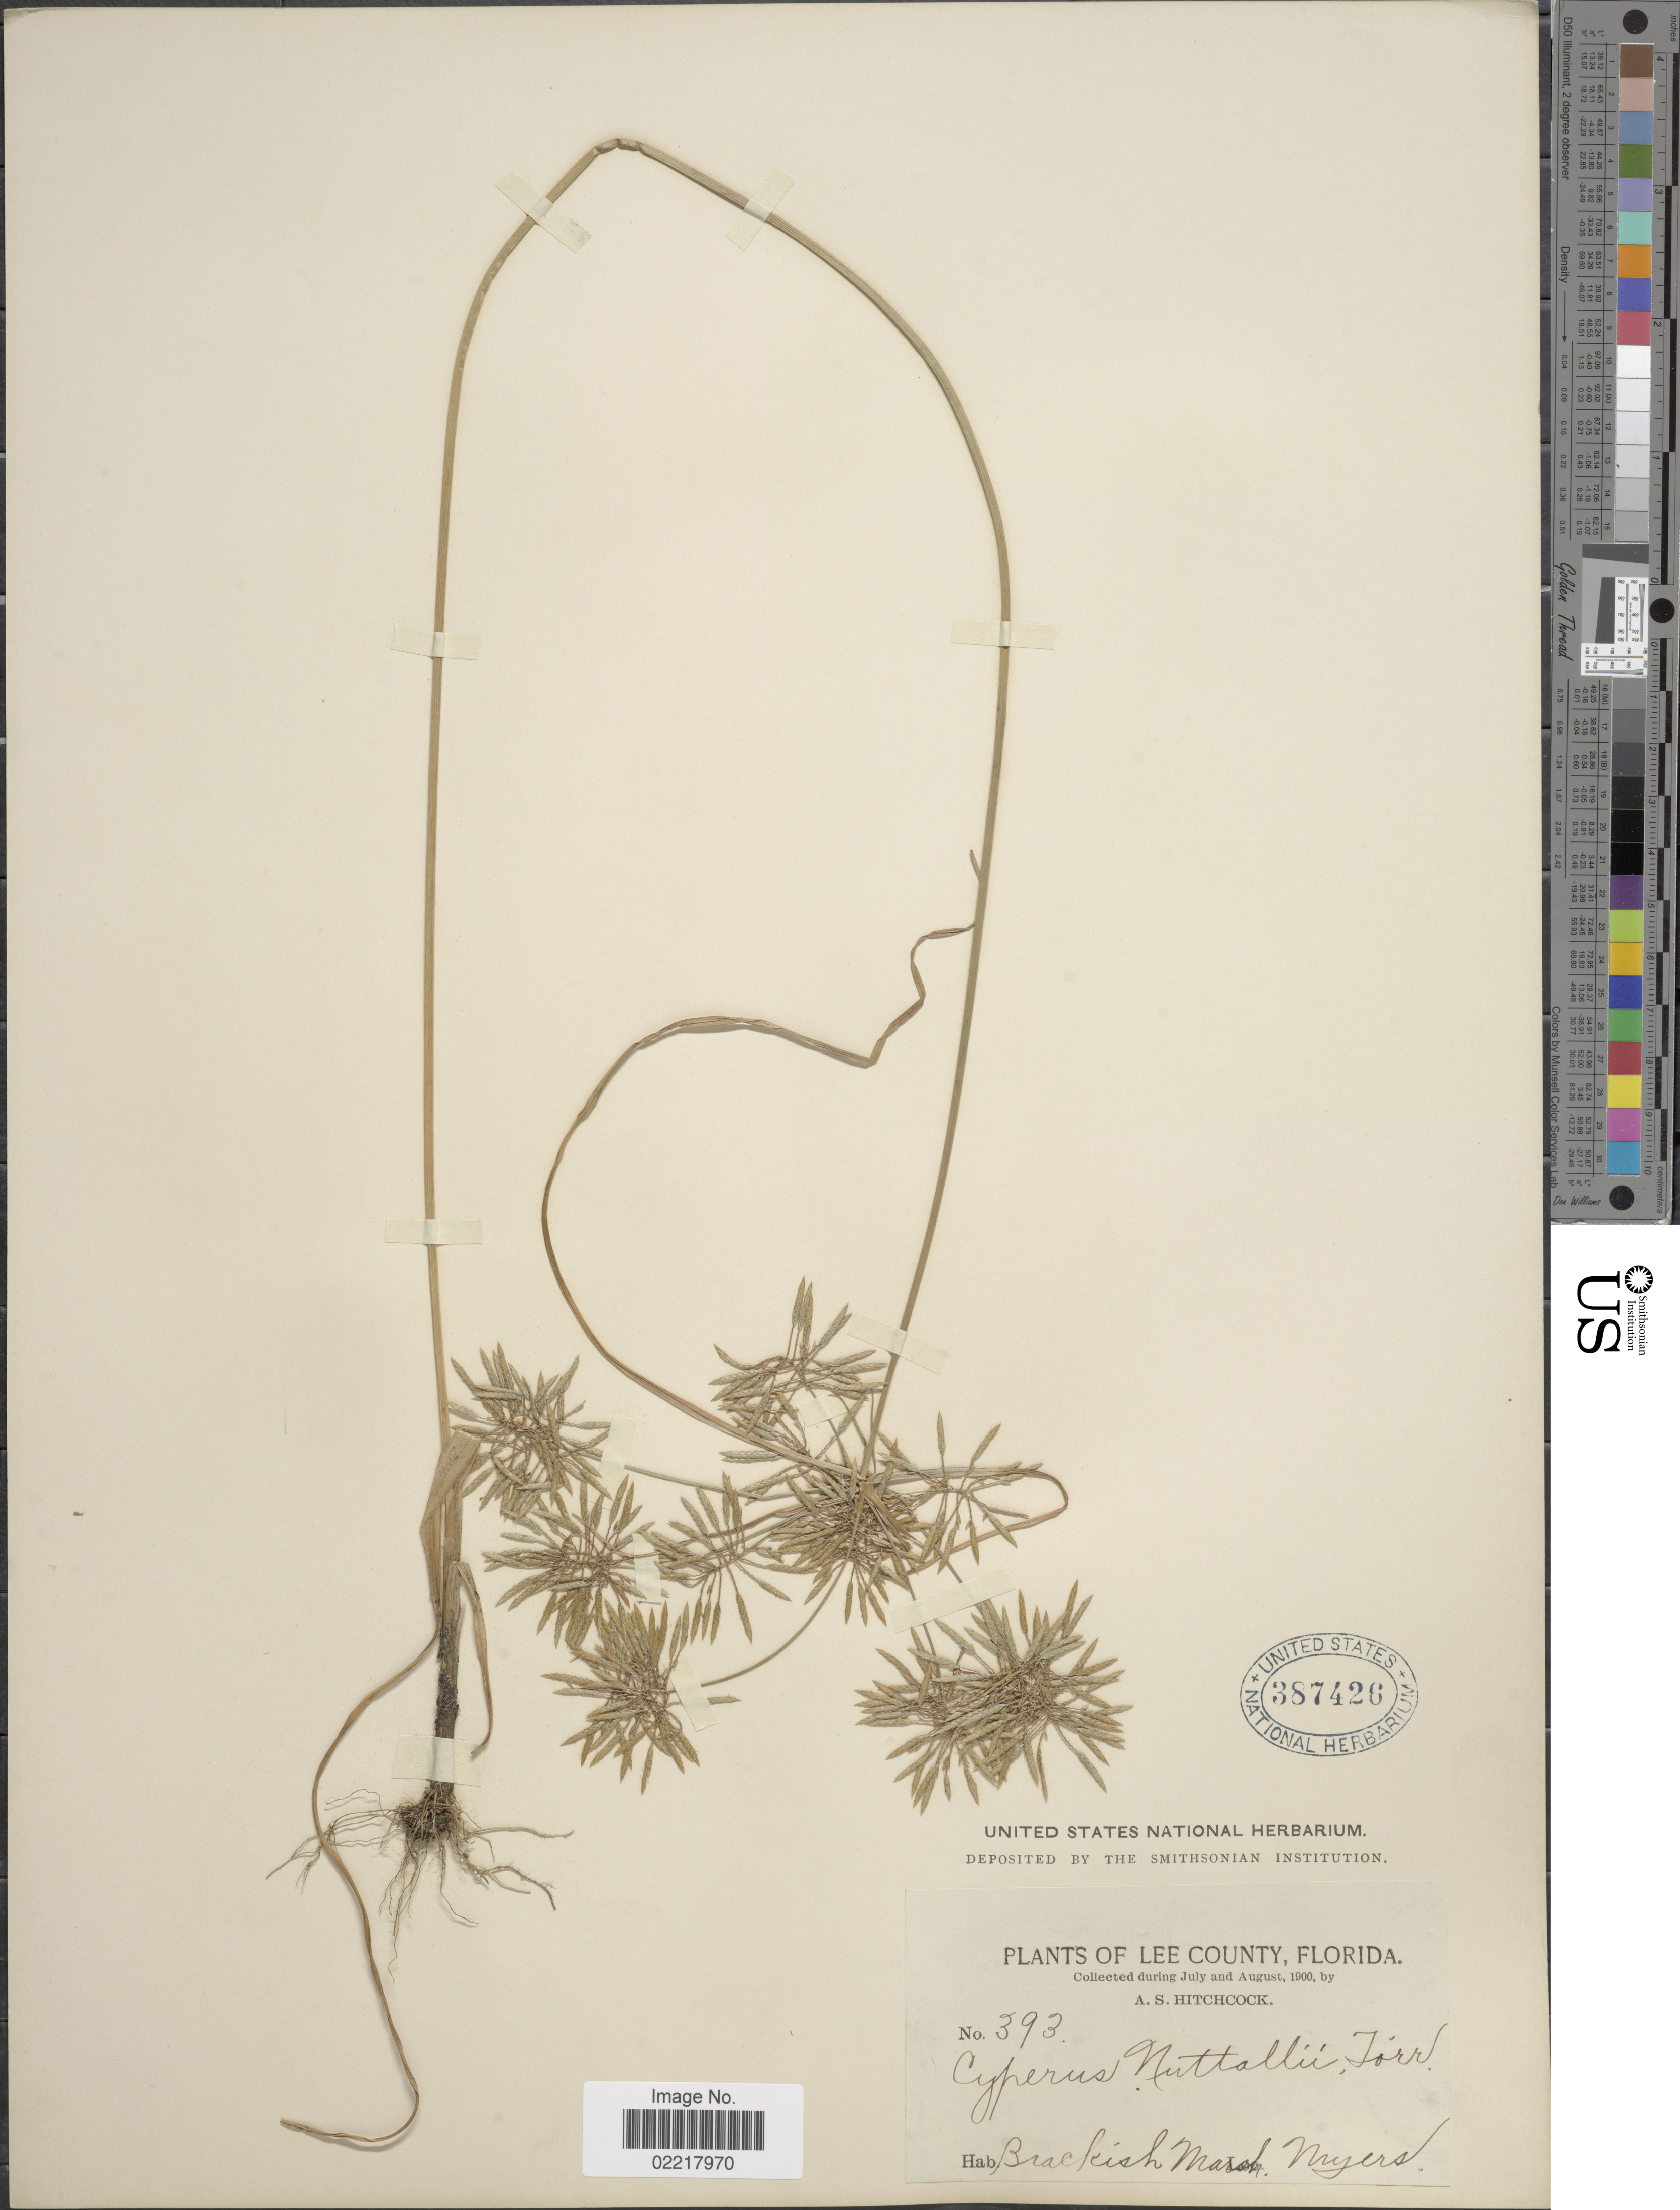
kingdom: Plantae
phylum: Tracheophyta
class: Liliopsida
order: Poales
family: Cyperaceae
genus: Cyperus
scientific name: Cyperus polystachyos var. texensis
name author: (Torr.) Fernald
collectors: A. S. Hitchcock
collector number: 393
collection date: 1900-07/1900-08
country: United States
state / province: Florida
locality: Lee County, Brackish Marsh Myers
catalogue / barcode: US 387426